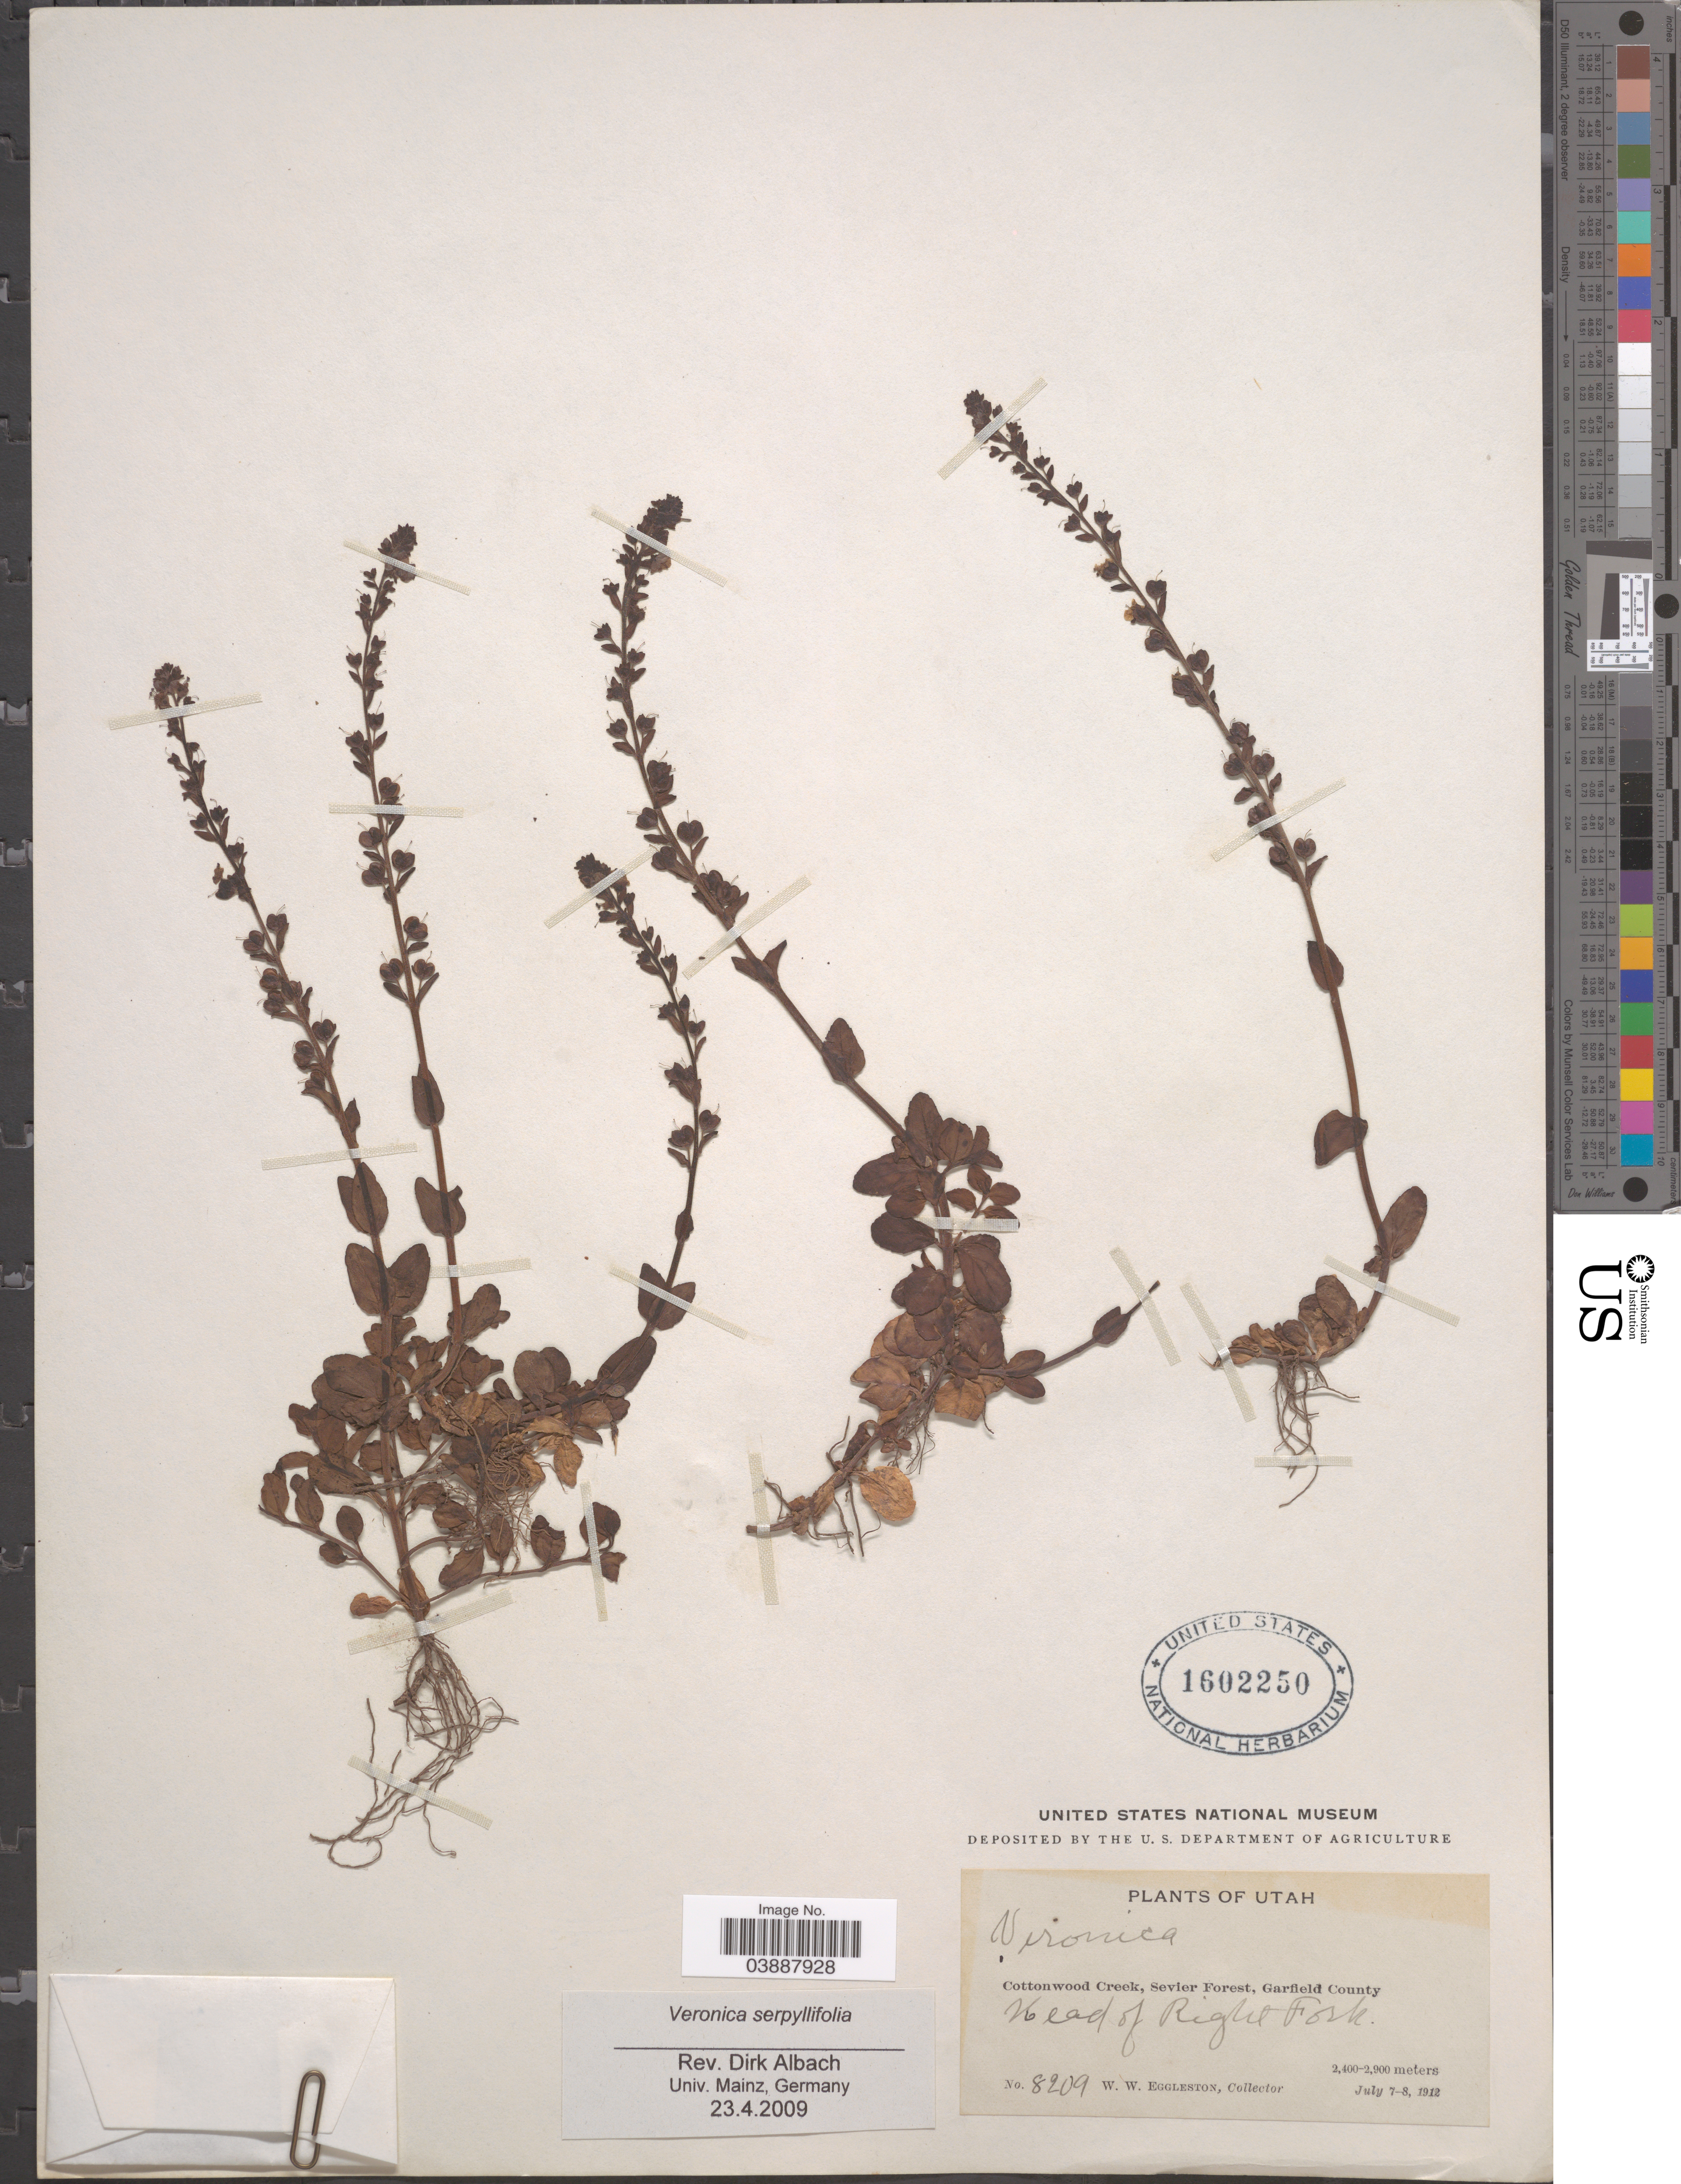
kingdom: Plantae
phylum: Tracheophyta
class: Magnoliopsida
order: Lamiales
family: Plantaginaceae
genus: Veronica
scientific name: Veronica serpyllifolia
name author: L.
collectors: W. W. Eggleston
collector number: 8209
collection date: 1912-07-07/1912-07-08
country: United States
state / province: Utah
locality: Cottonwood Creek, Sevier Forest, Garfield County. Head of Right Fork.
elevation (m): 2400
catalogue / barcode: US 1602250